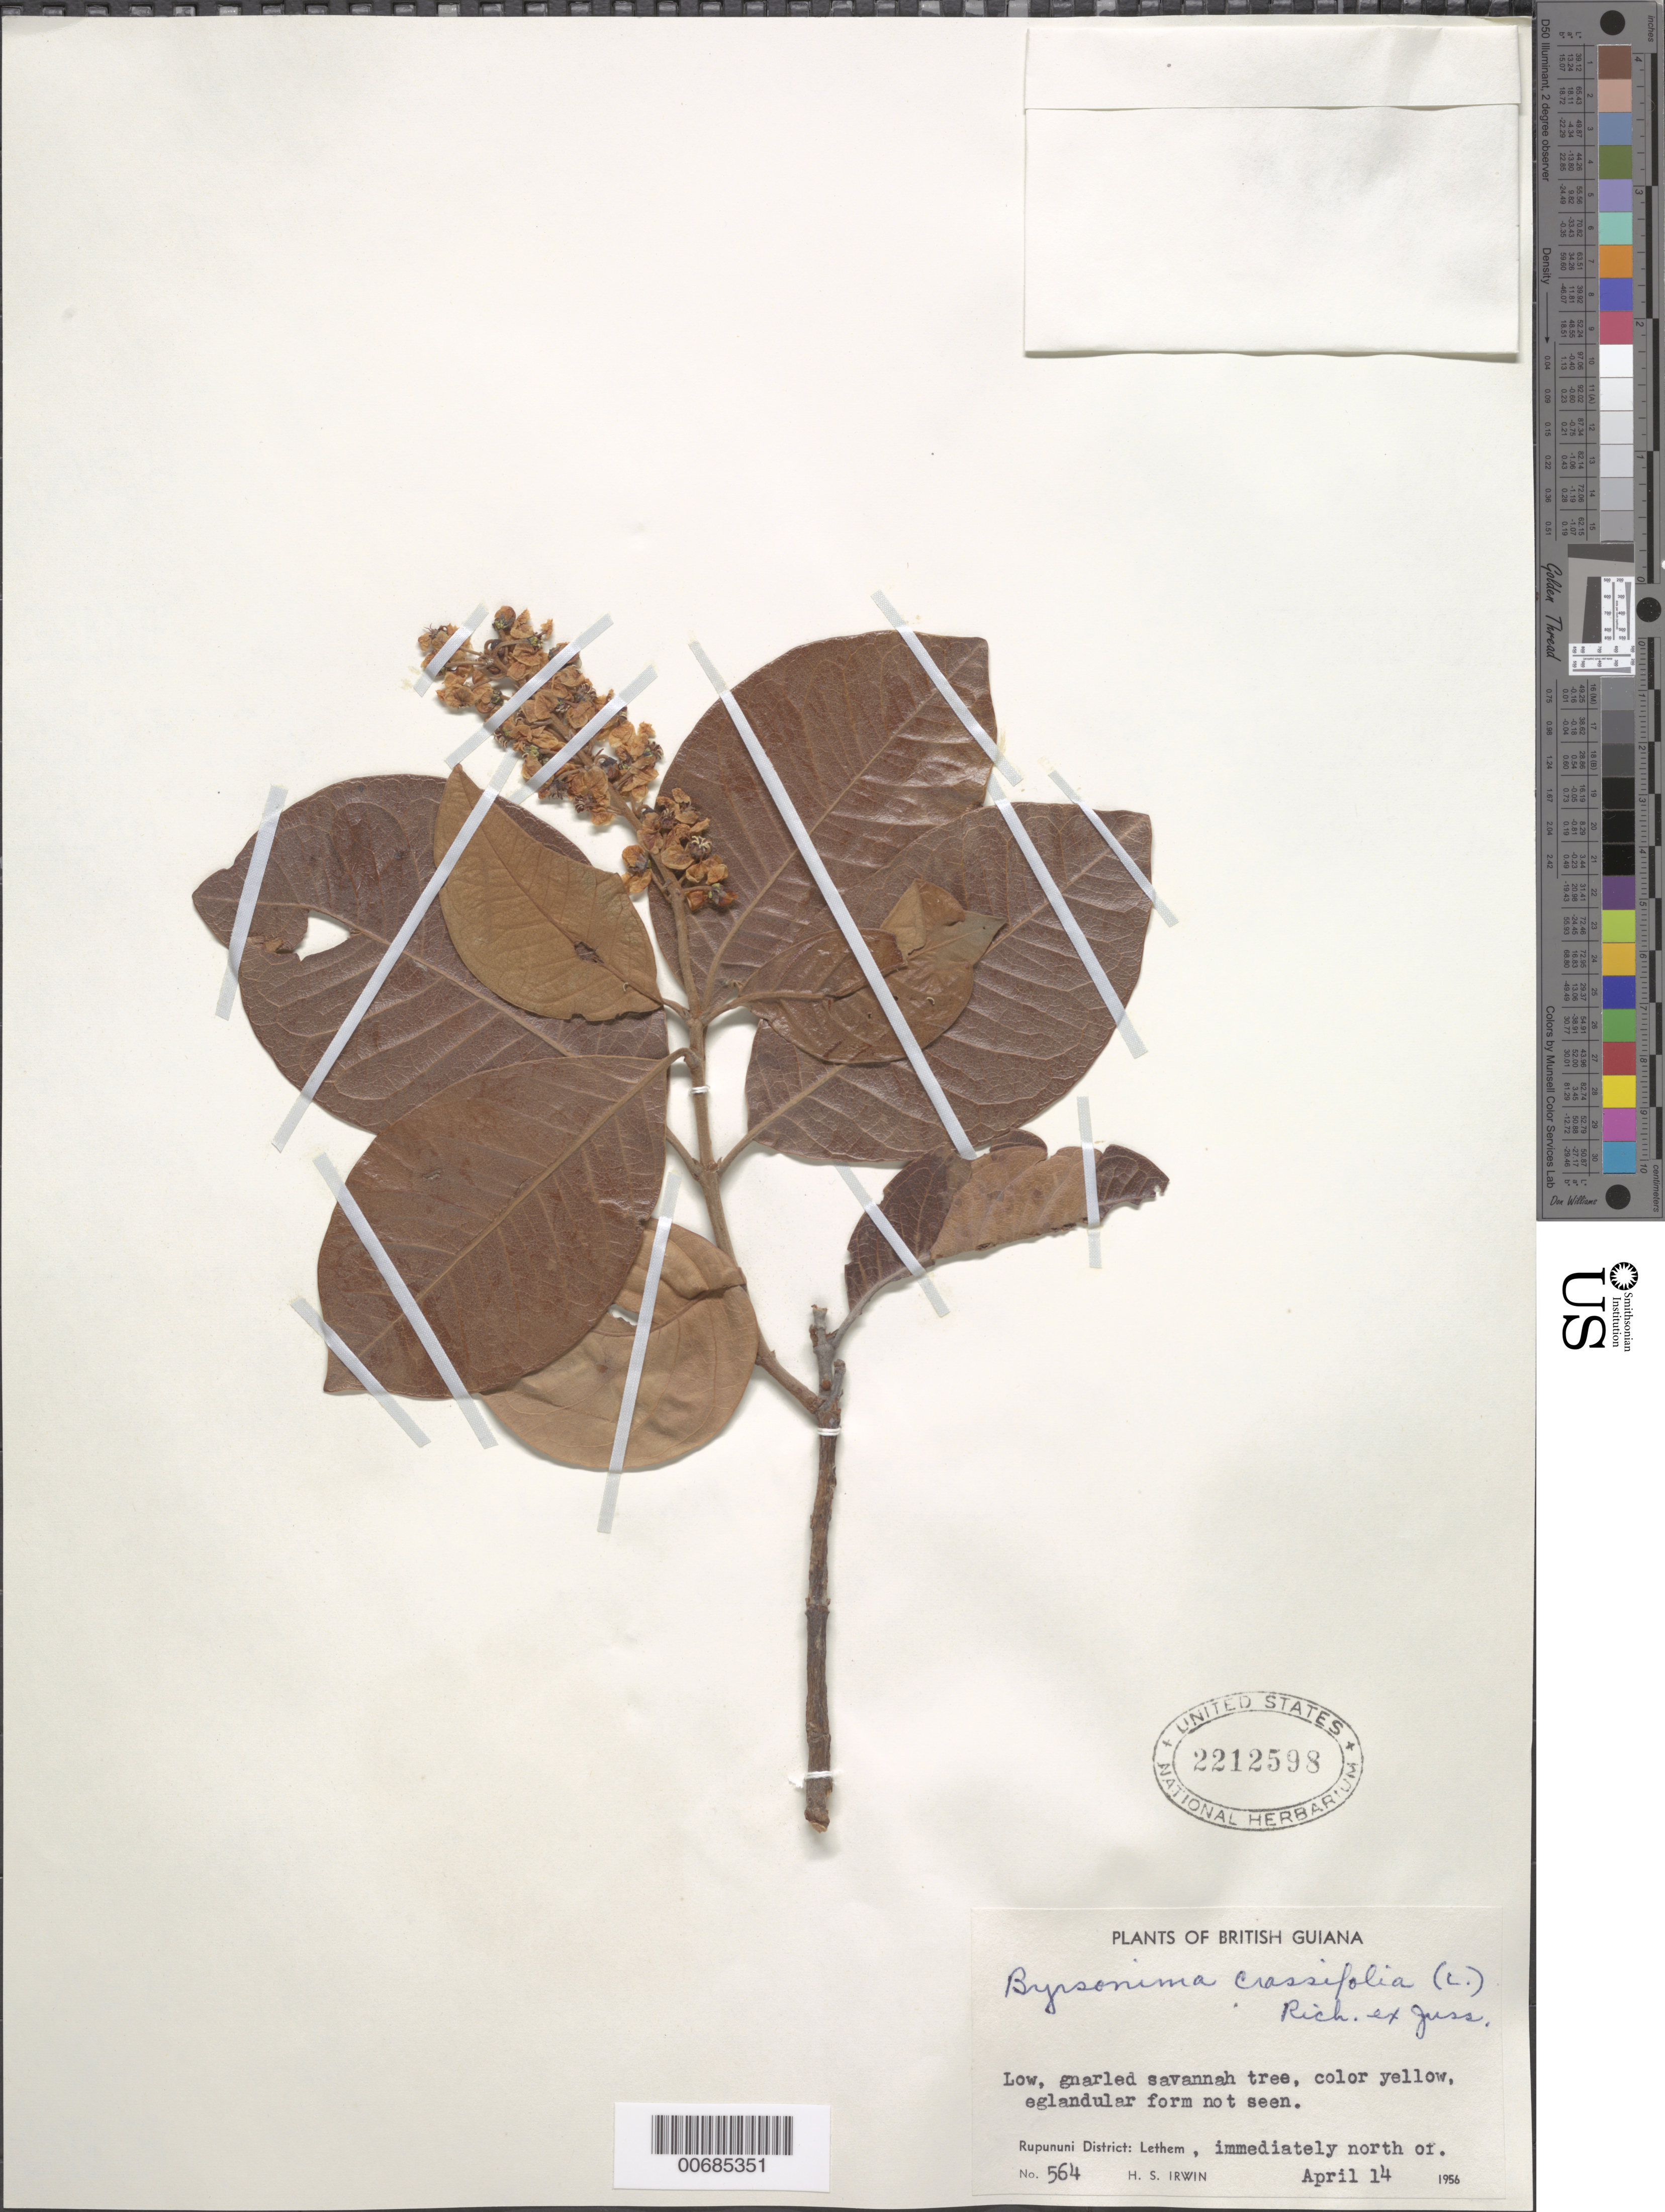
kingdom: Plantae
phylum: Tracheophyta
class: Magnoliopsida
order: Malpighiales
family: Malpighiaceae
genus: Byrsonima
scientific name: Byrsonima crassifolia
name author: (L.) Kunth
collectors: H. Irwin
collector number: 564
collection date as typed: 14-Apr-56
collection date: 1956-04-14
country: Guyana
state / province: U. Takutu-U. Essequibo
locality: Rupununi Dist., N of Lethem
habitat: Savanna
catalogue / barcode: US 2212598